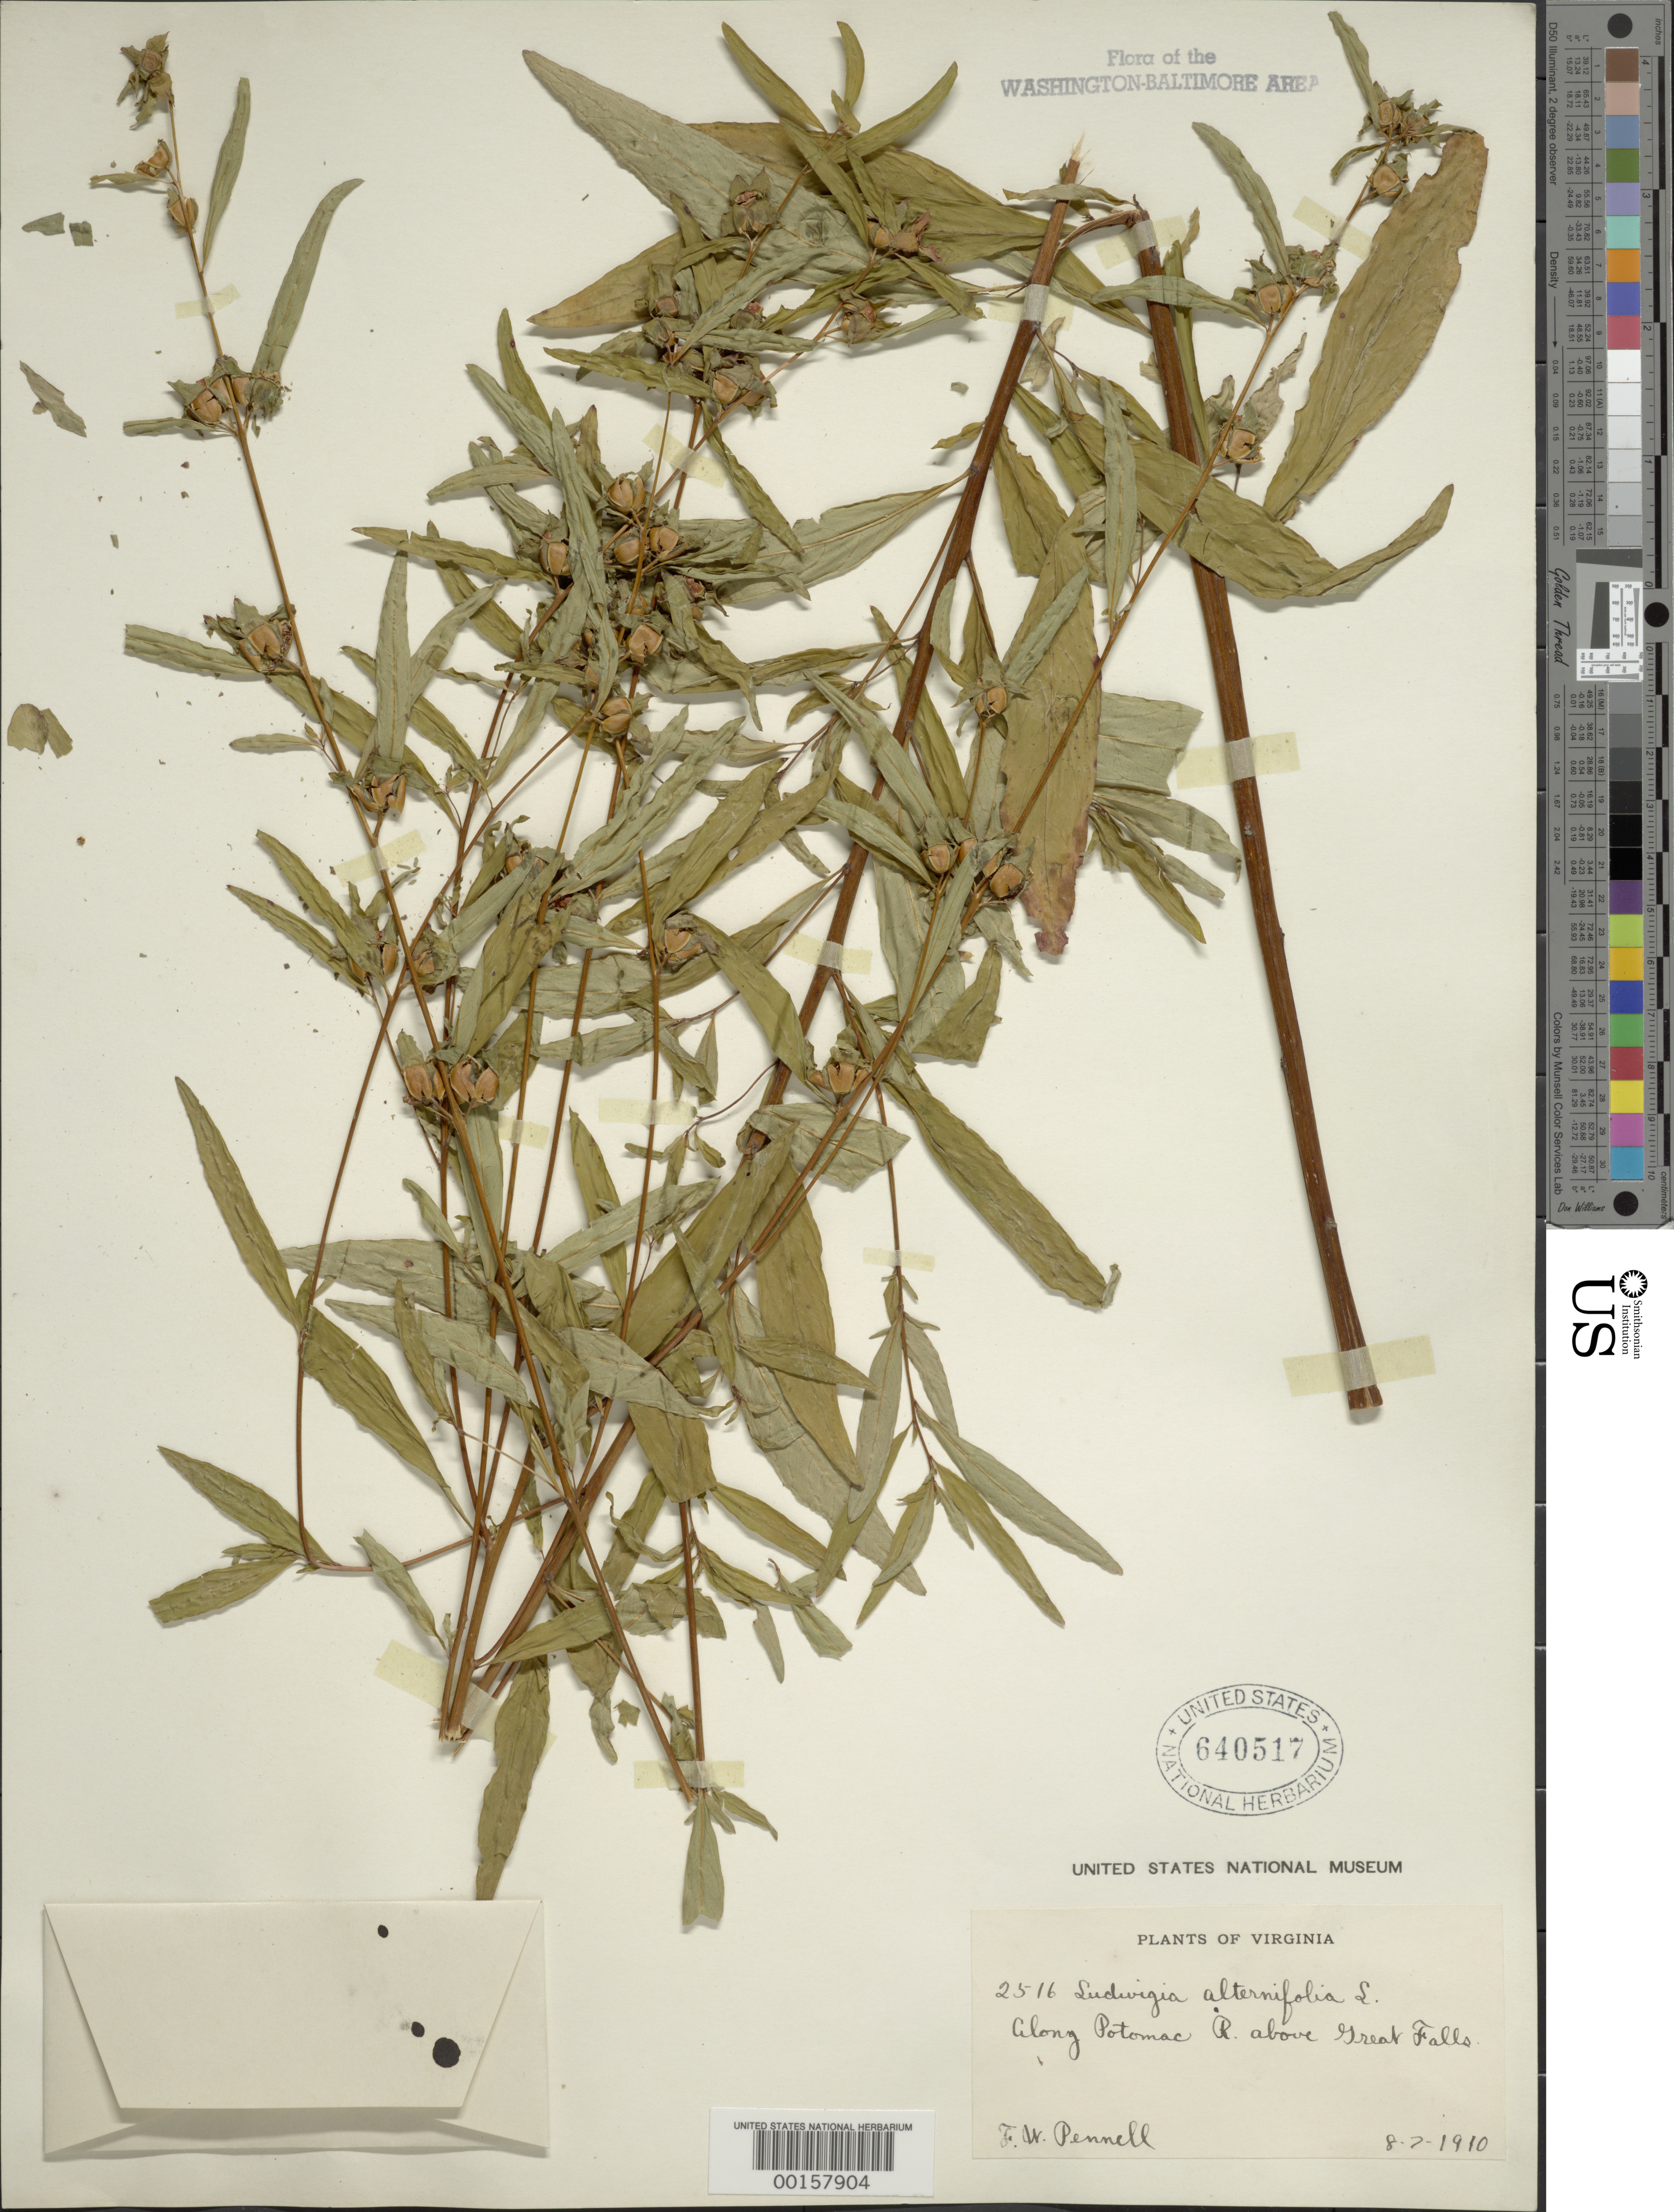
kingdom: Plantae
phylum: Tracheophyta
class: Magnoliopsida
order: Myrtales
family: Onagraceae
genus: Ludwigia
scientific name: Ludwigia alternifolia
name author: L.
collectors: F. W. Pennell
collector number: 2516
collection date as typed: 07 Aug 1910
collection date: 1910-08-07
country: United States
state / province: Virginia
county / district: Fairfax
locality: Potomac River, above Great Falls C. and O. Canal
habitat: Along river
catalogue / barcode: US 640517